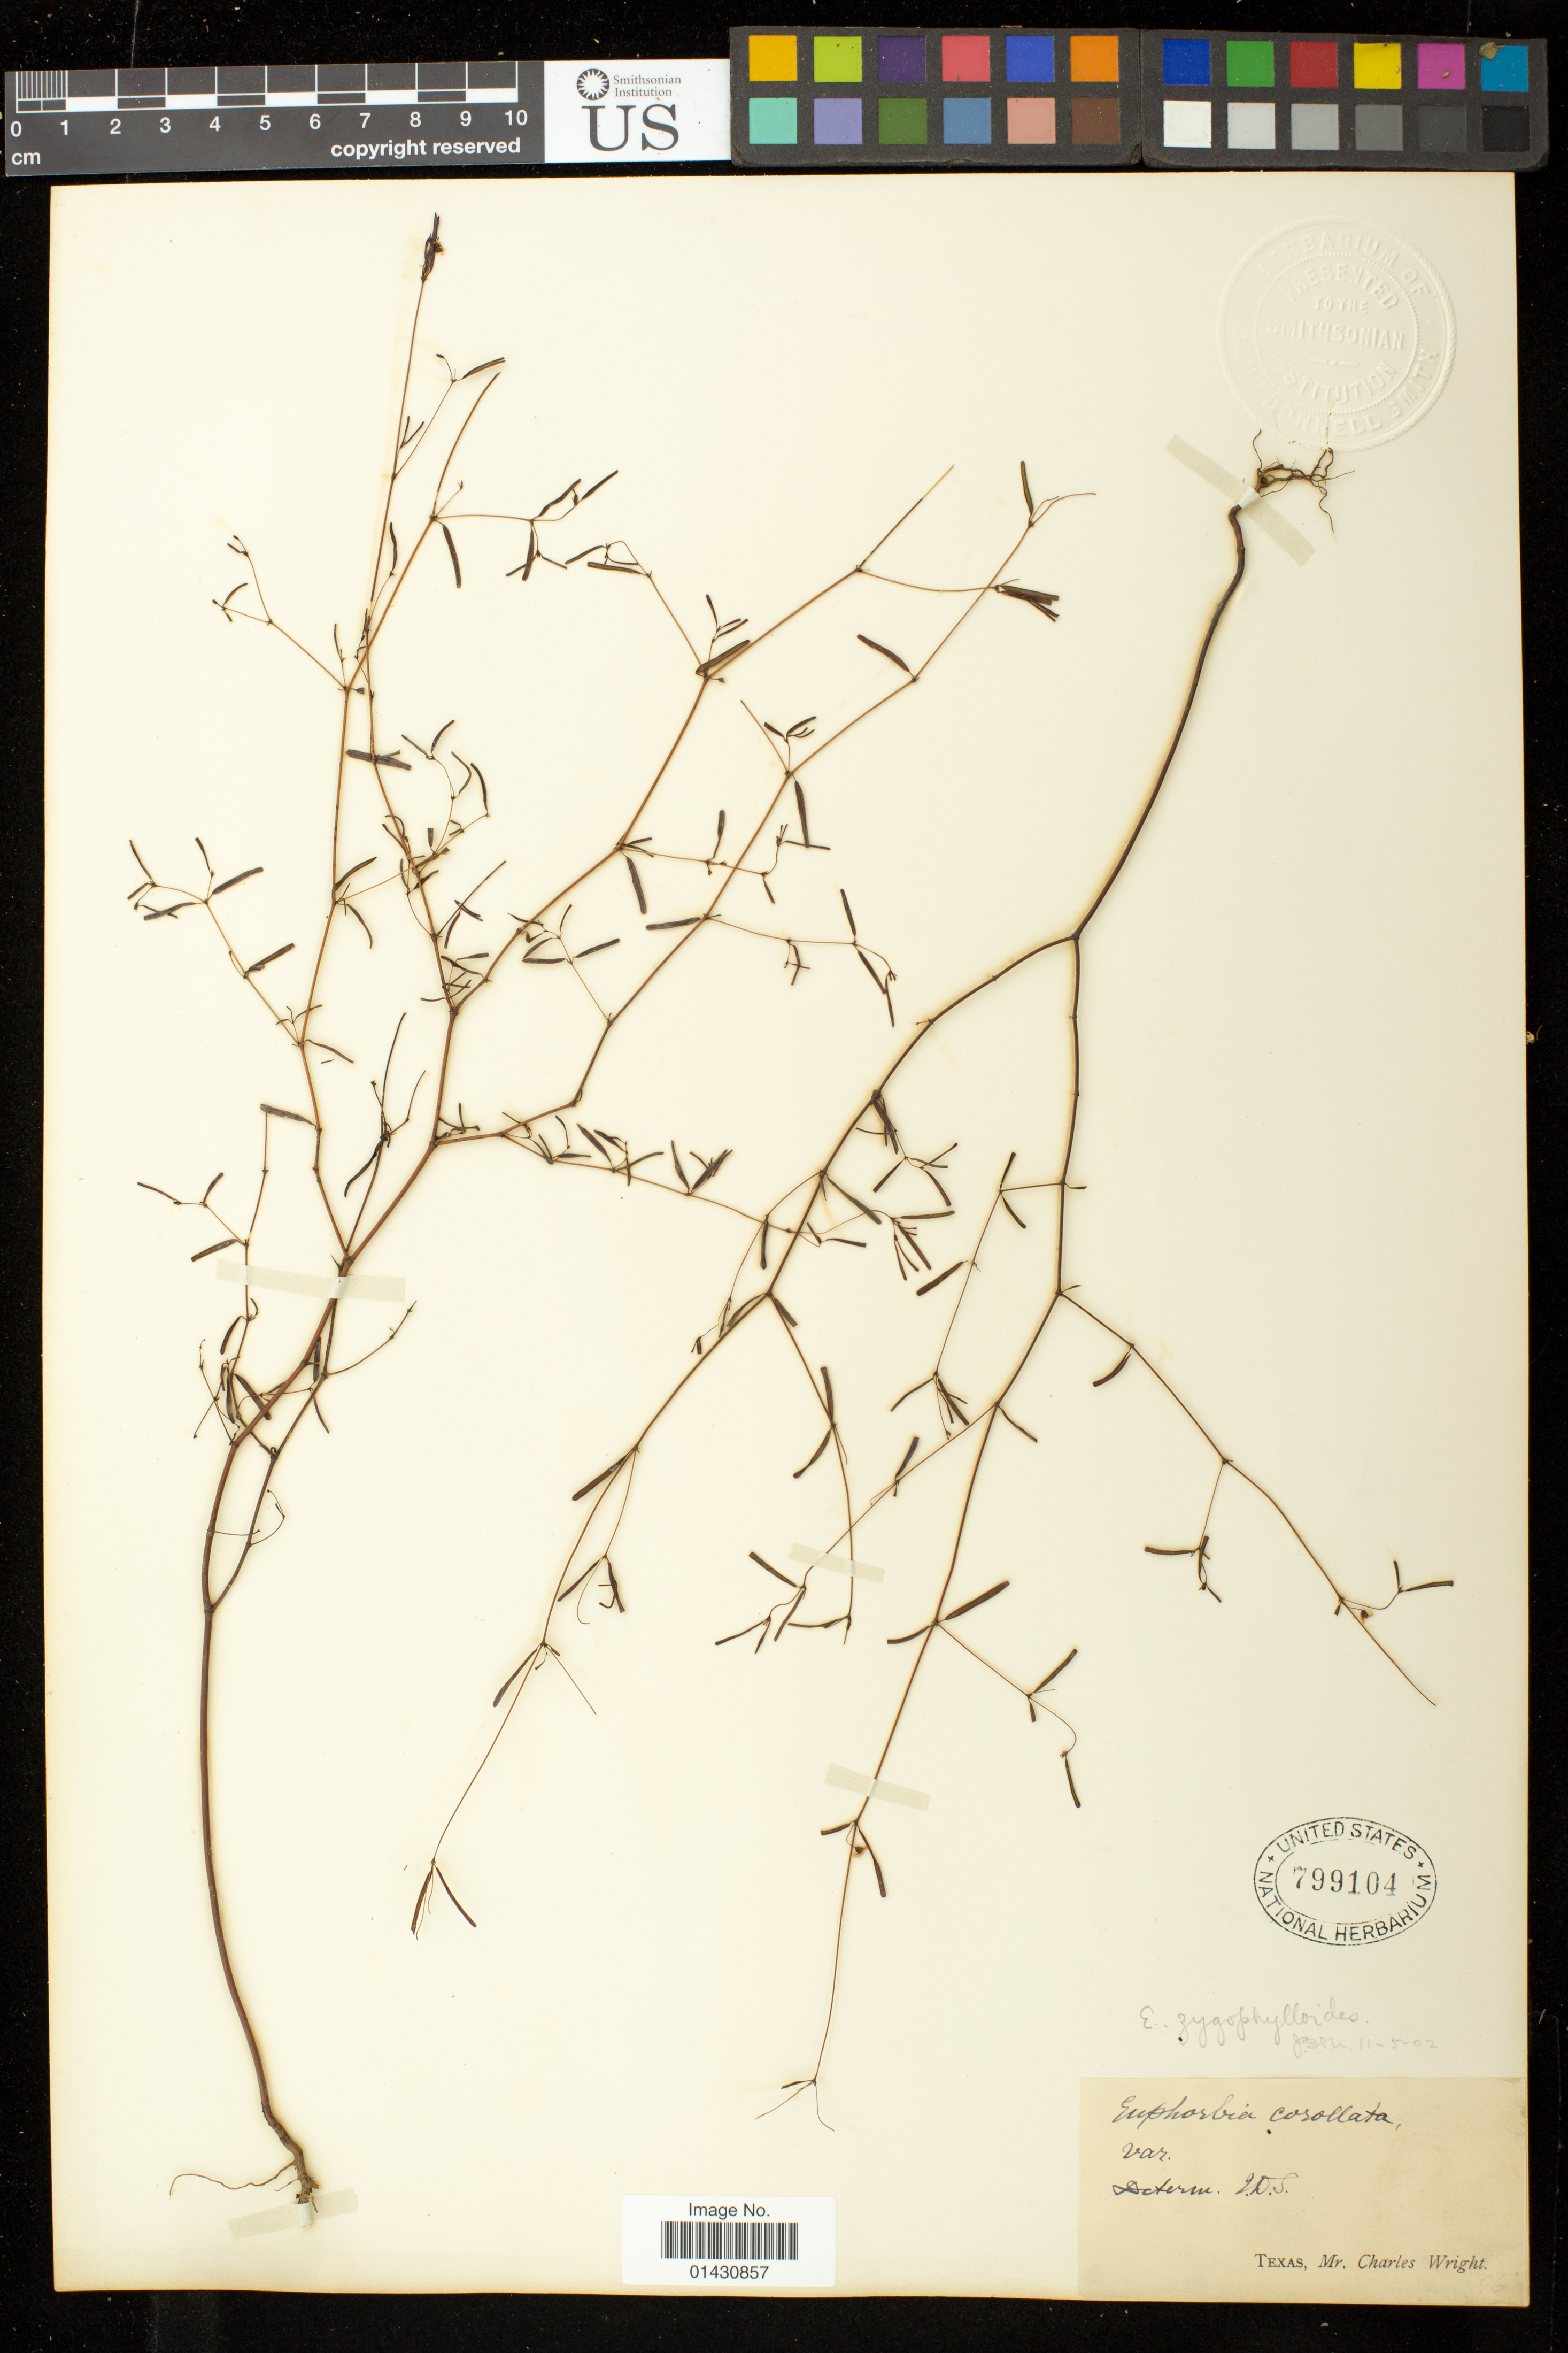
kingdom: Plantae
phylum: Tracheophyta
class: Magnoliopsida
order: Malpighiales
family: Euphorbiaceae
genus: Euphorbia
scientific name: Euphorbia missurica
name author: Raf.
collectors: C. Wright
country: United States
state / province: Texas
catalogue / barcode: US 799104